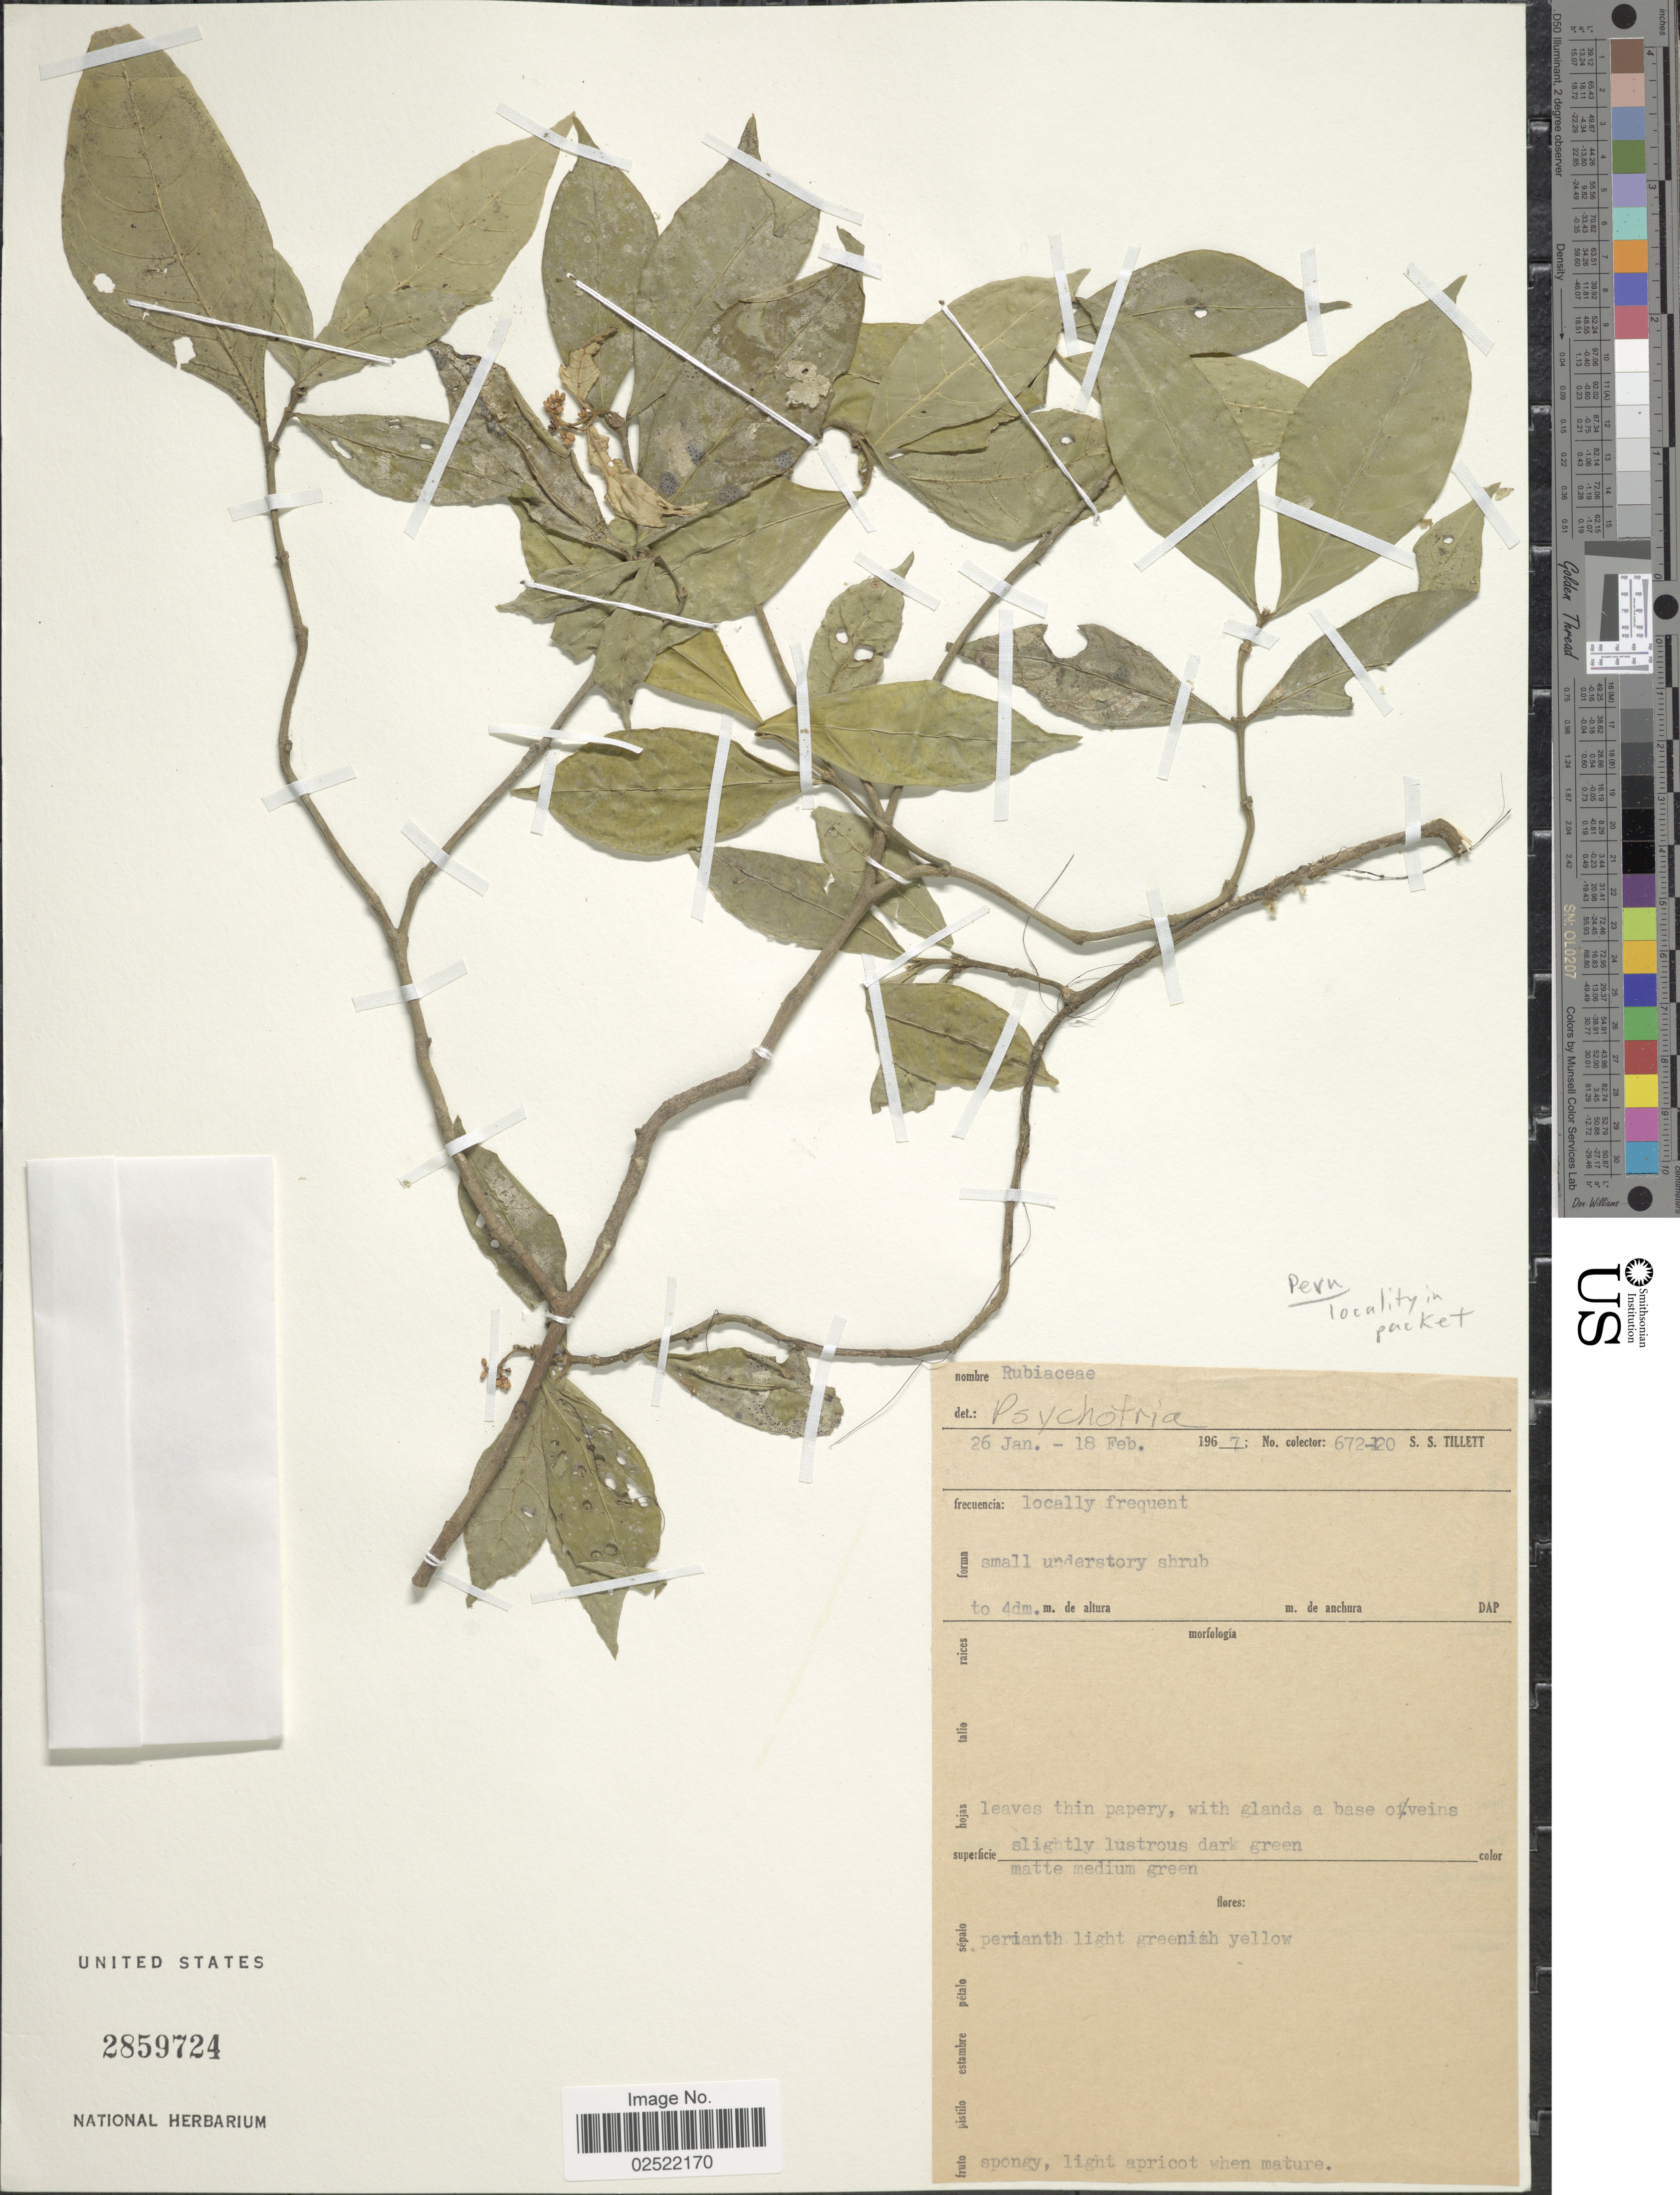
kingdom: Plantae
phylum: Tracheophyta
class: Magnoliopsida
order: Gentianales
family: Rubiaceae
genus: Psychotria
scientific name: Psychotria sp.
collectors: S. S. Tillett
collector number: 672-120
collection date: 1967-01-26/1967-02-18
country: Peru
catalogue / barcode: US 2859724